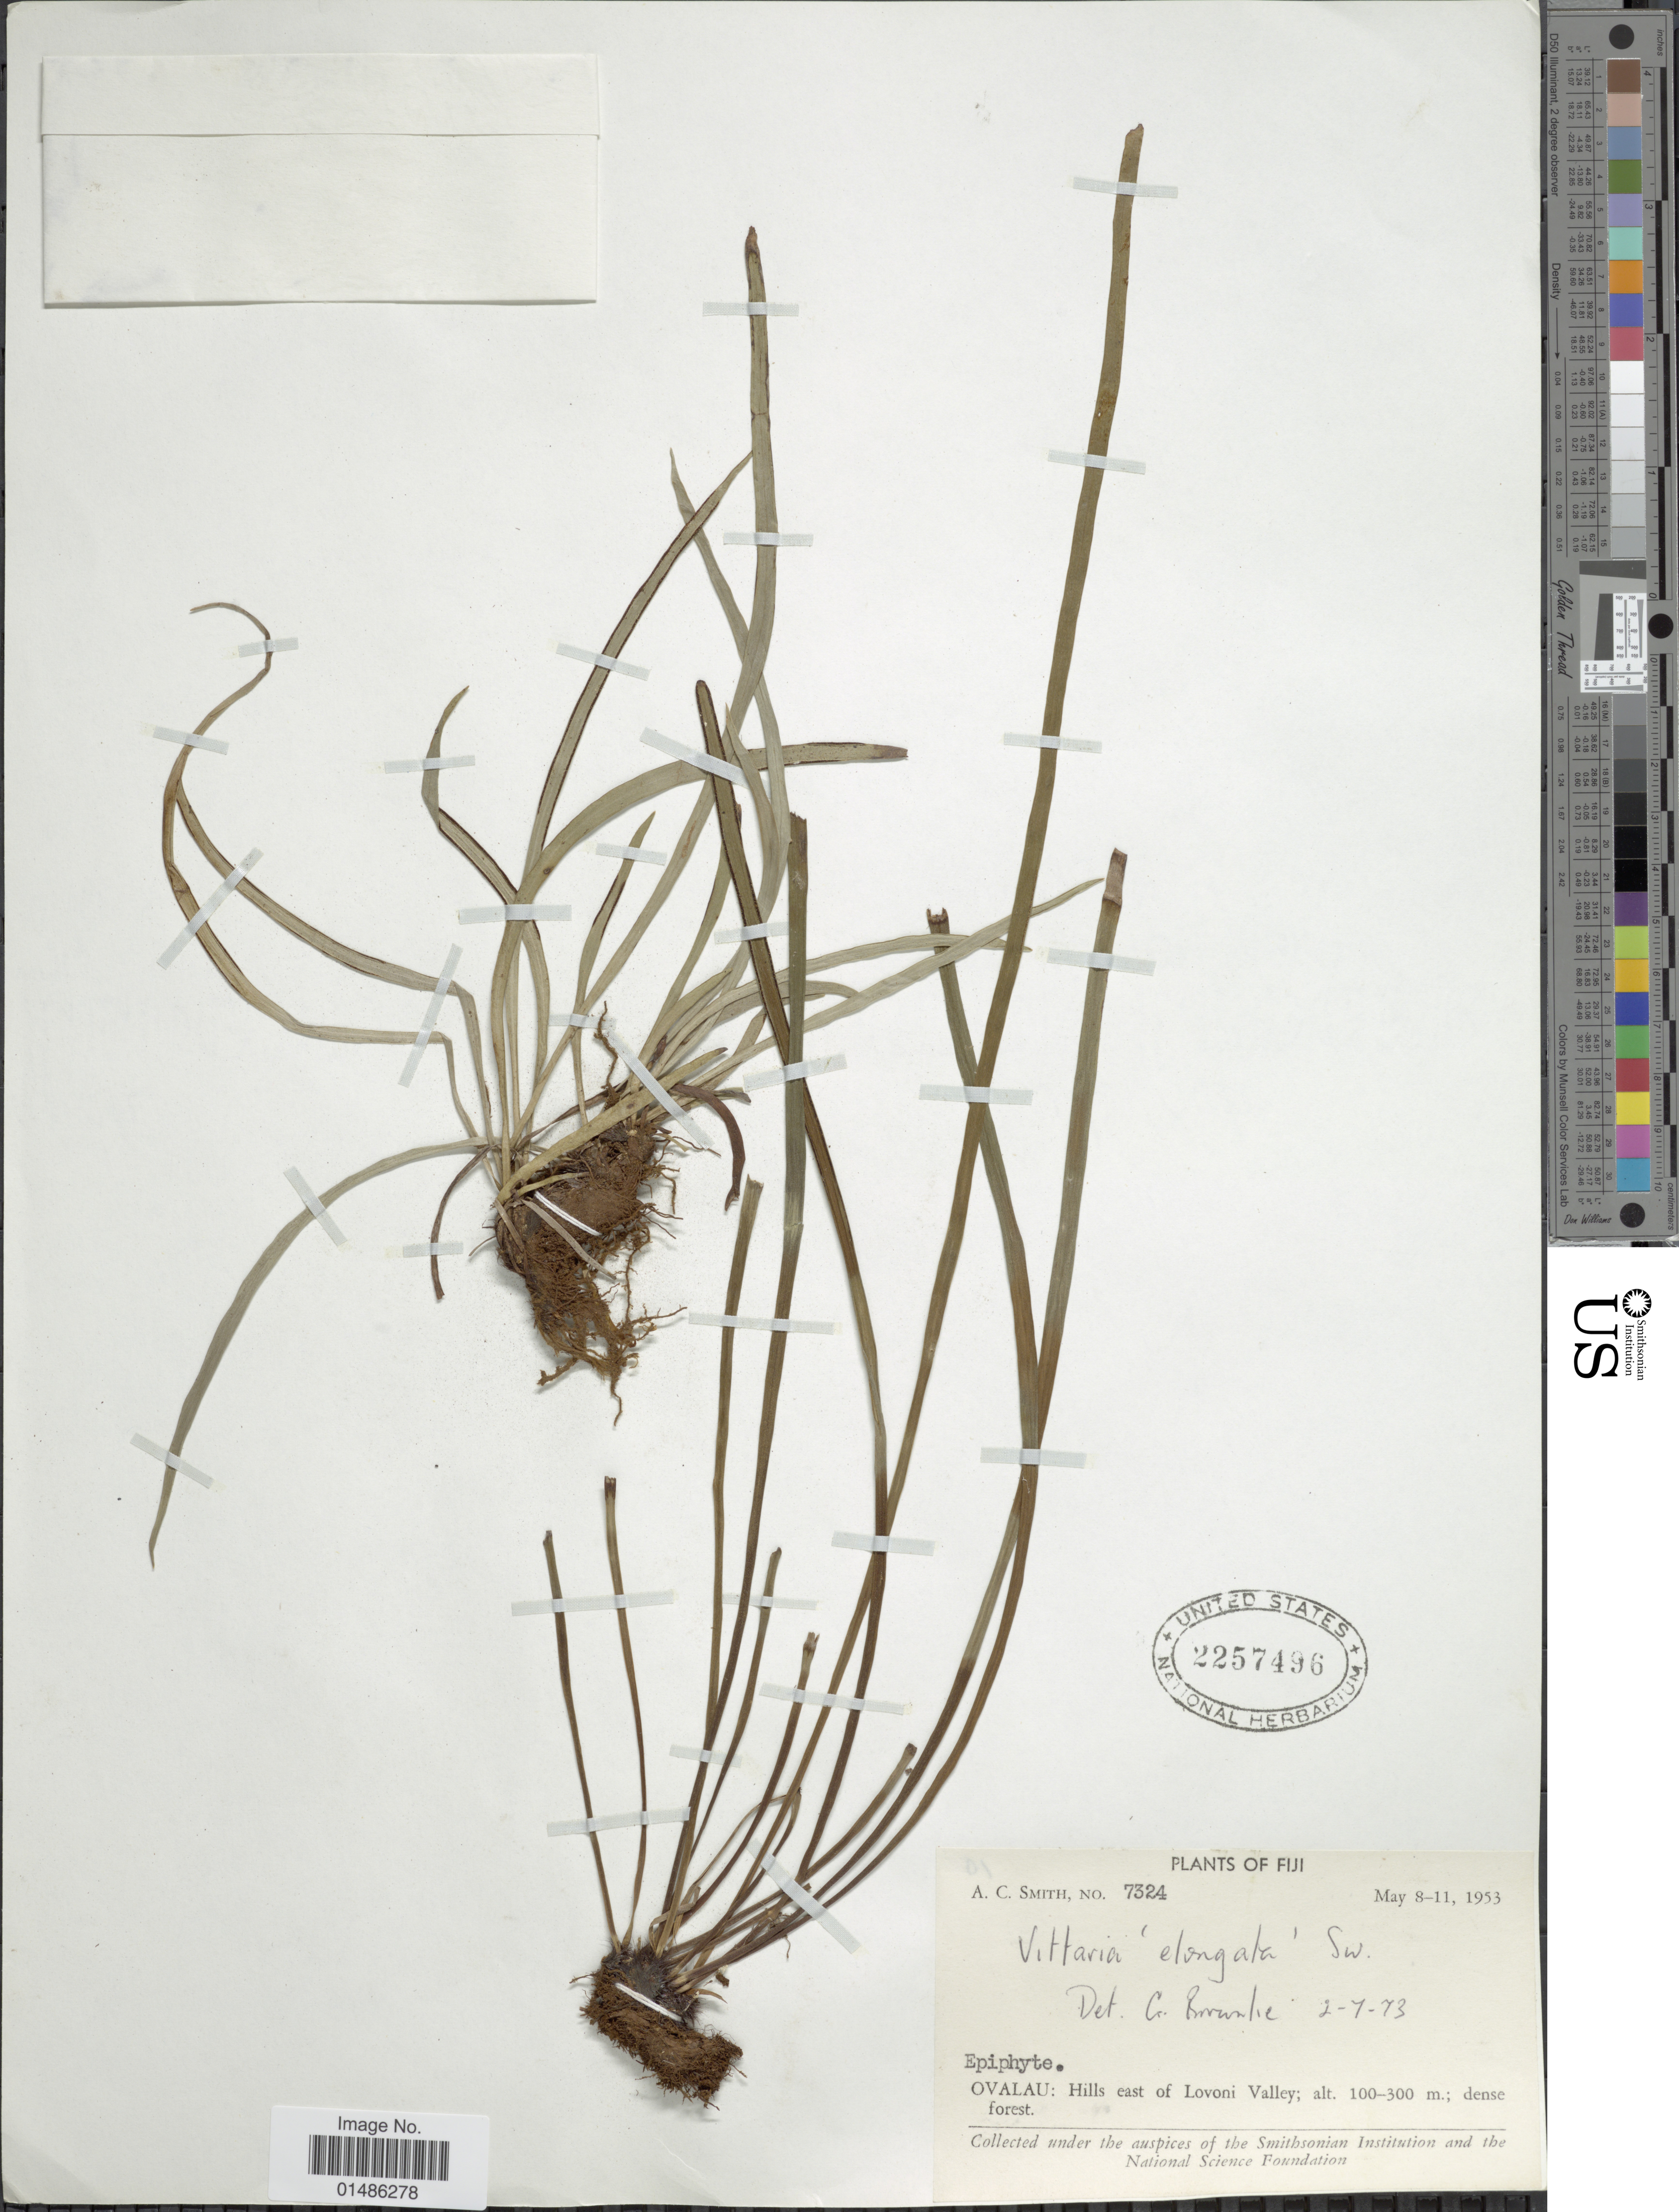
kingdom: Plantae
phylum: Tracheophyta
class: Polypodiopsida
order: Polypodiales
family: Pteridaceae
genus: Haplopteris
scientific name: Haplopteris elongata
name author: (Sw.) Crane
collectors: A. C. Smith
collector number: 7324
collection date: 1953-05-08/1953-05-11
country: Fiji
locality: Ovalau: Hills east of Lovoni Valley.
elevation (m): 100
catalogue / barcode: US 2257496